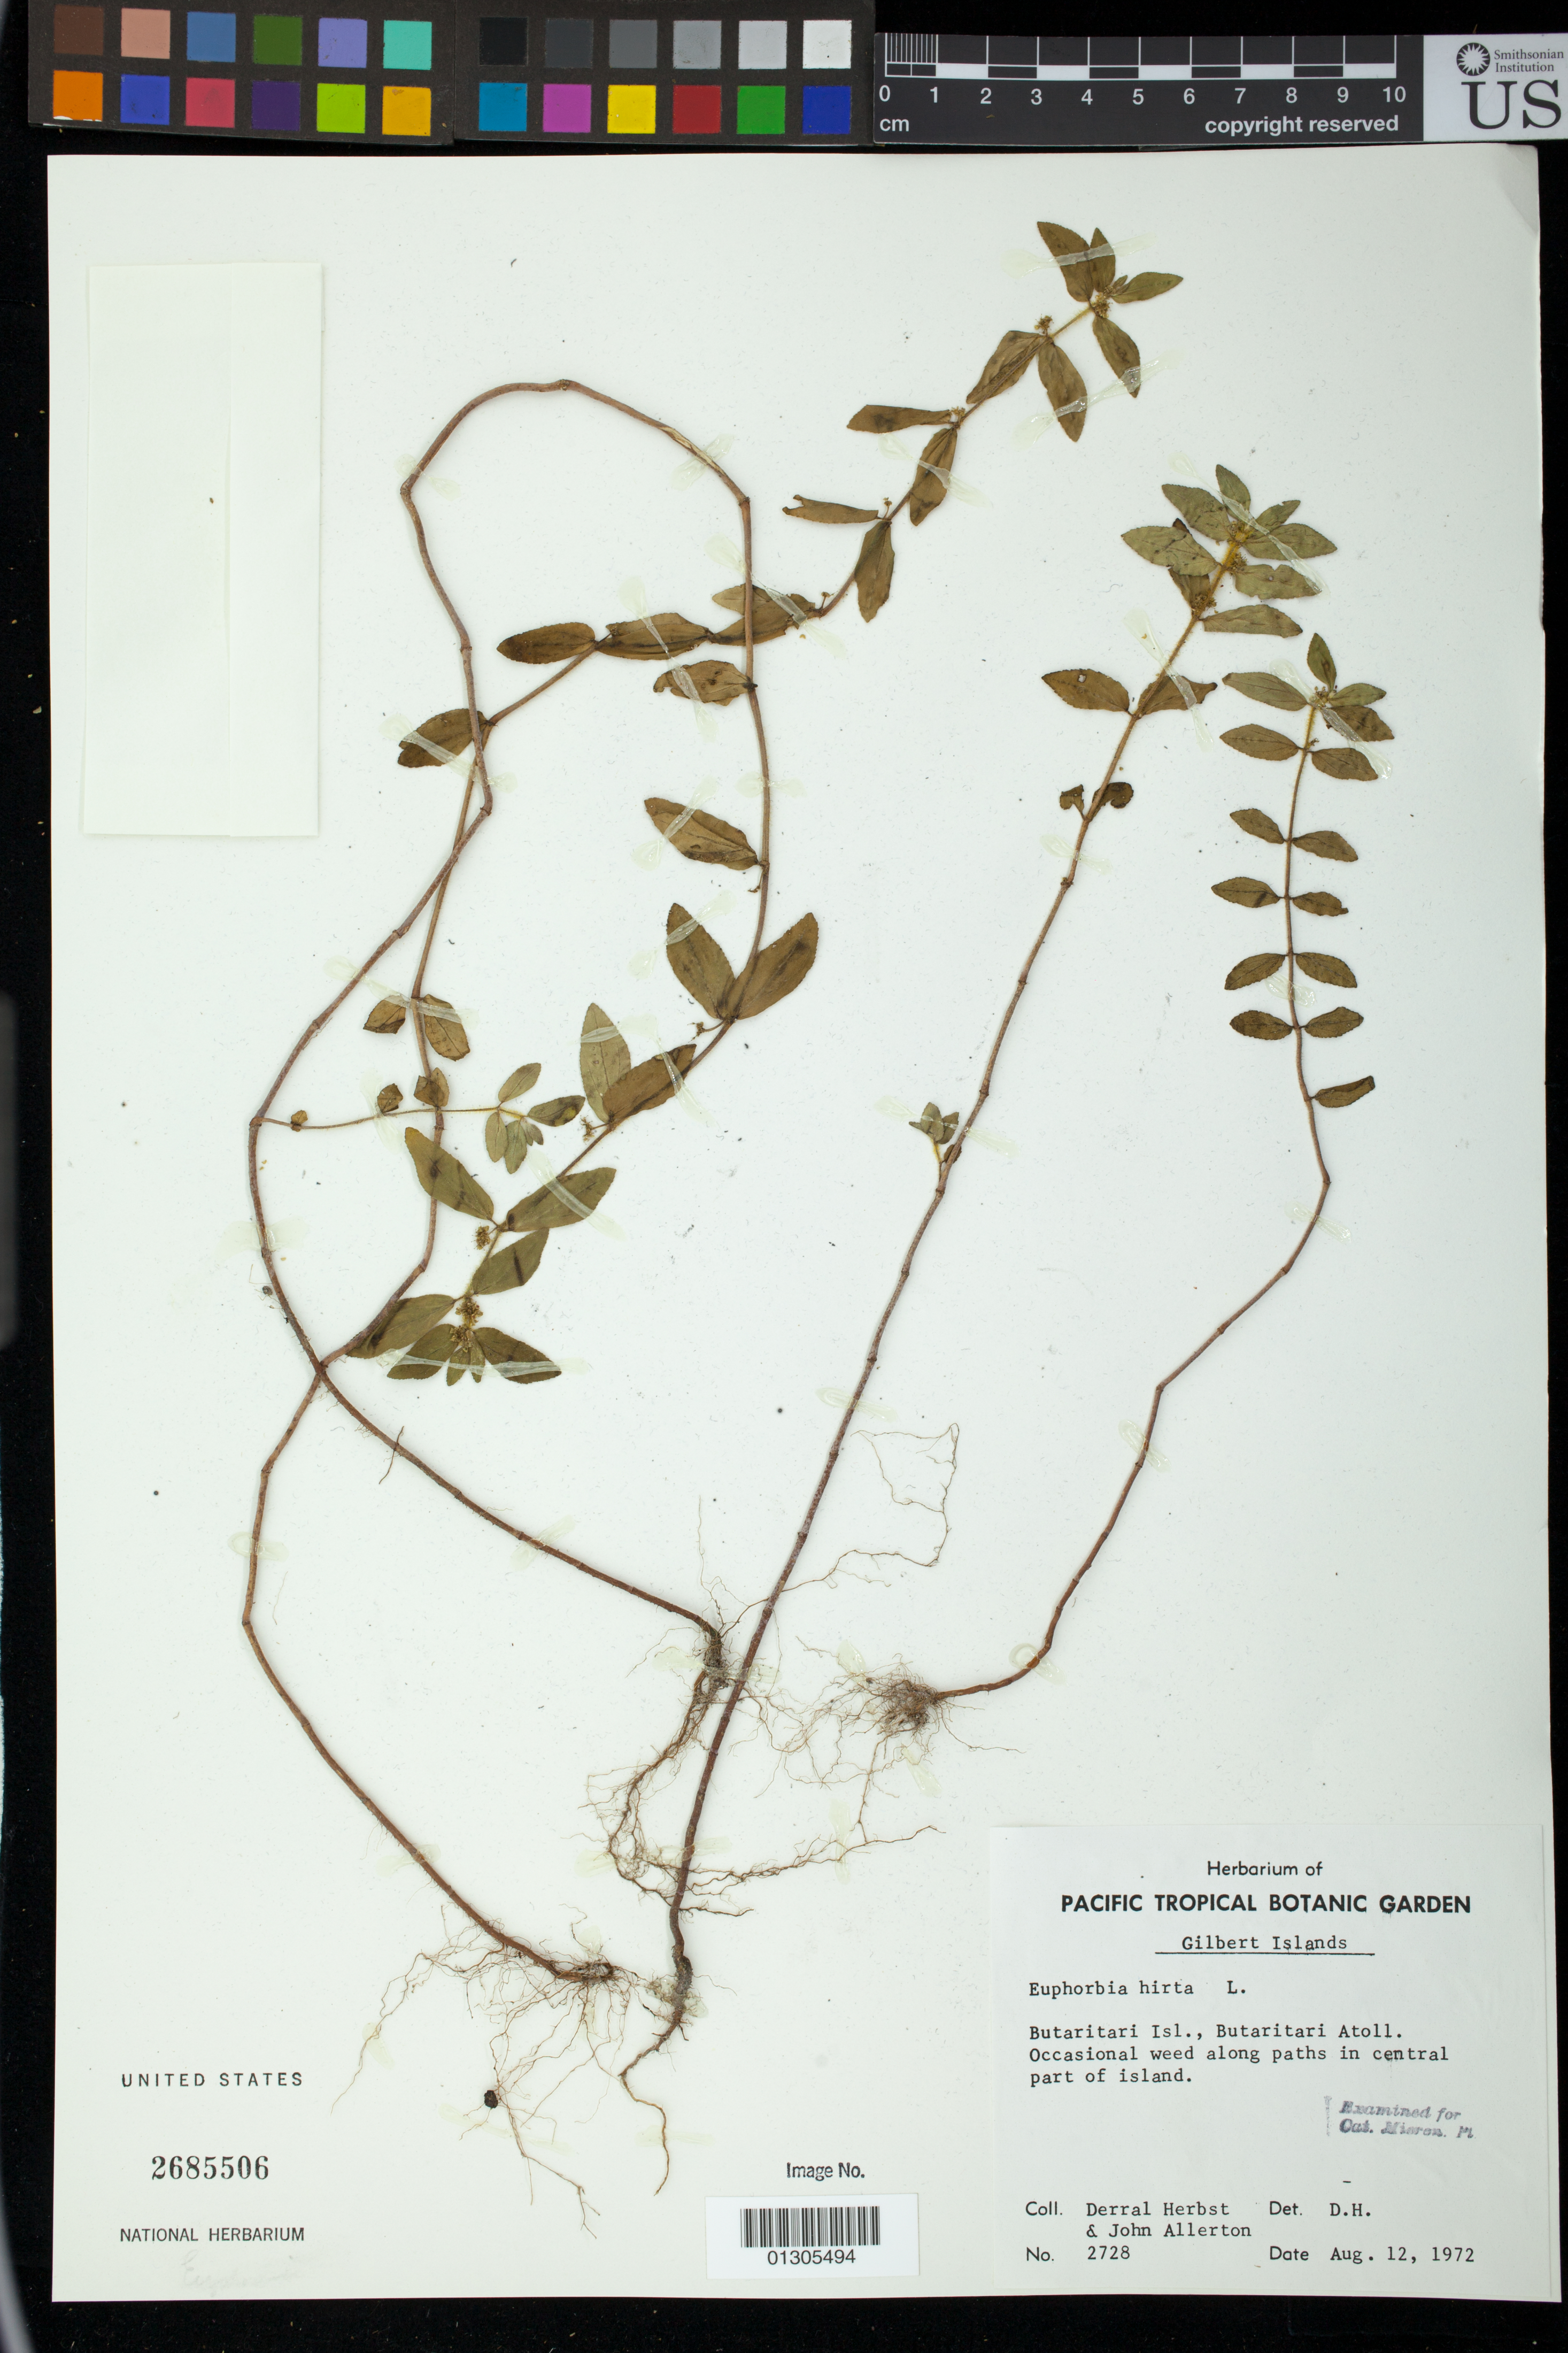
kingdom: Plantae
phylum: Tracheophyta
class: Magnoliopsida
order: Malpighiales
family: Euphorbiaceae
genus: Euphorbia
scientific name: Euphorbia hirta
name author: L.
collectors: D. Herbst & J. Allerton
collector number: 2728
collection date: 1972-08-12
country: Kiribati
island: Butaritari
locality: Butaritari Atoll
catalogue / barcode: US 2685506